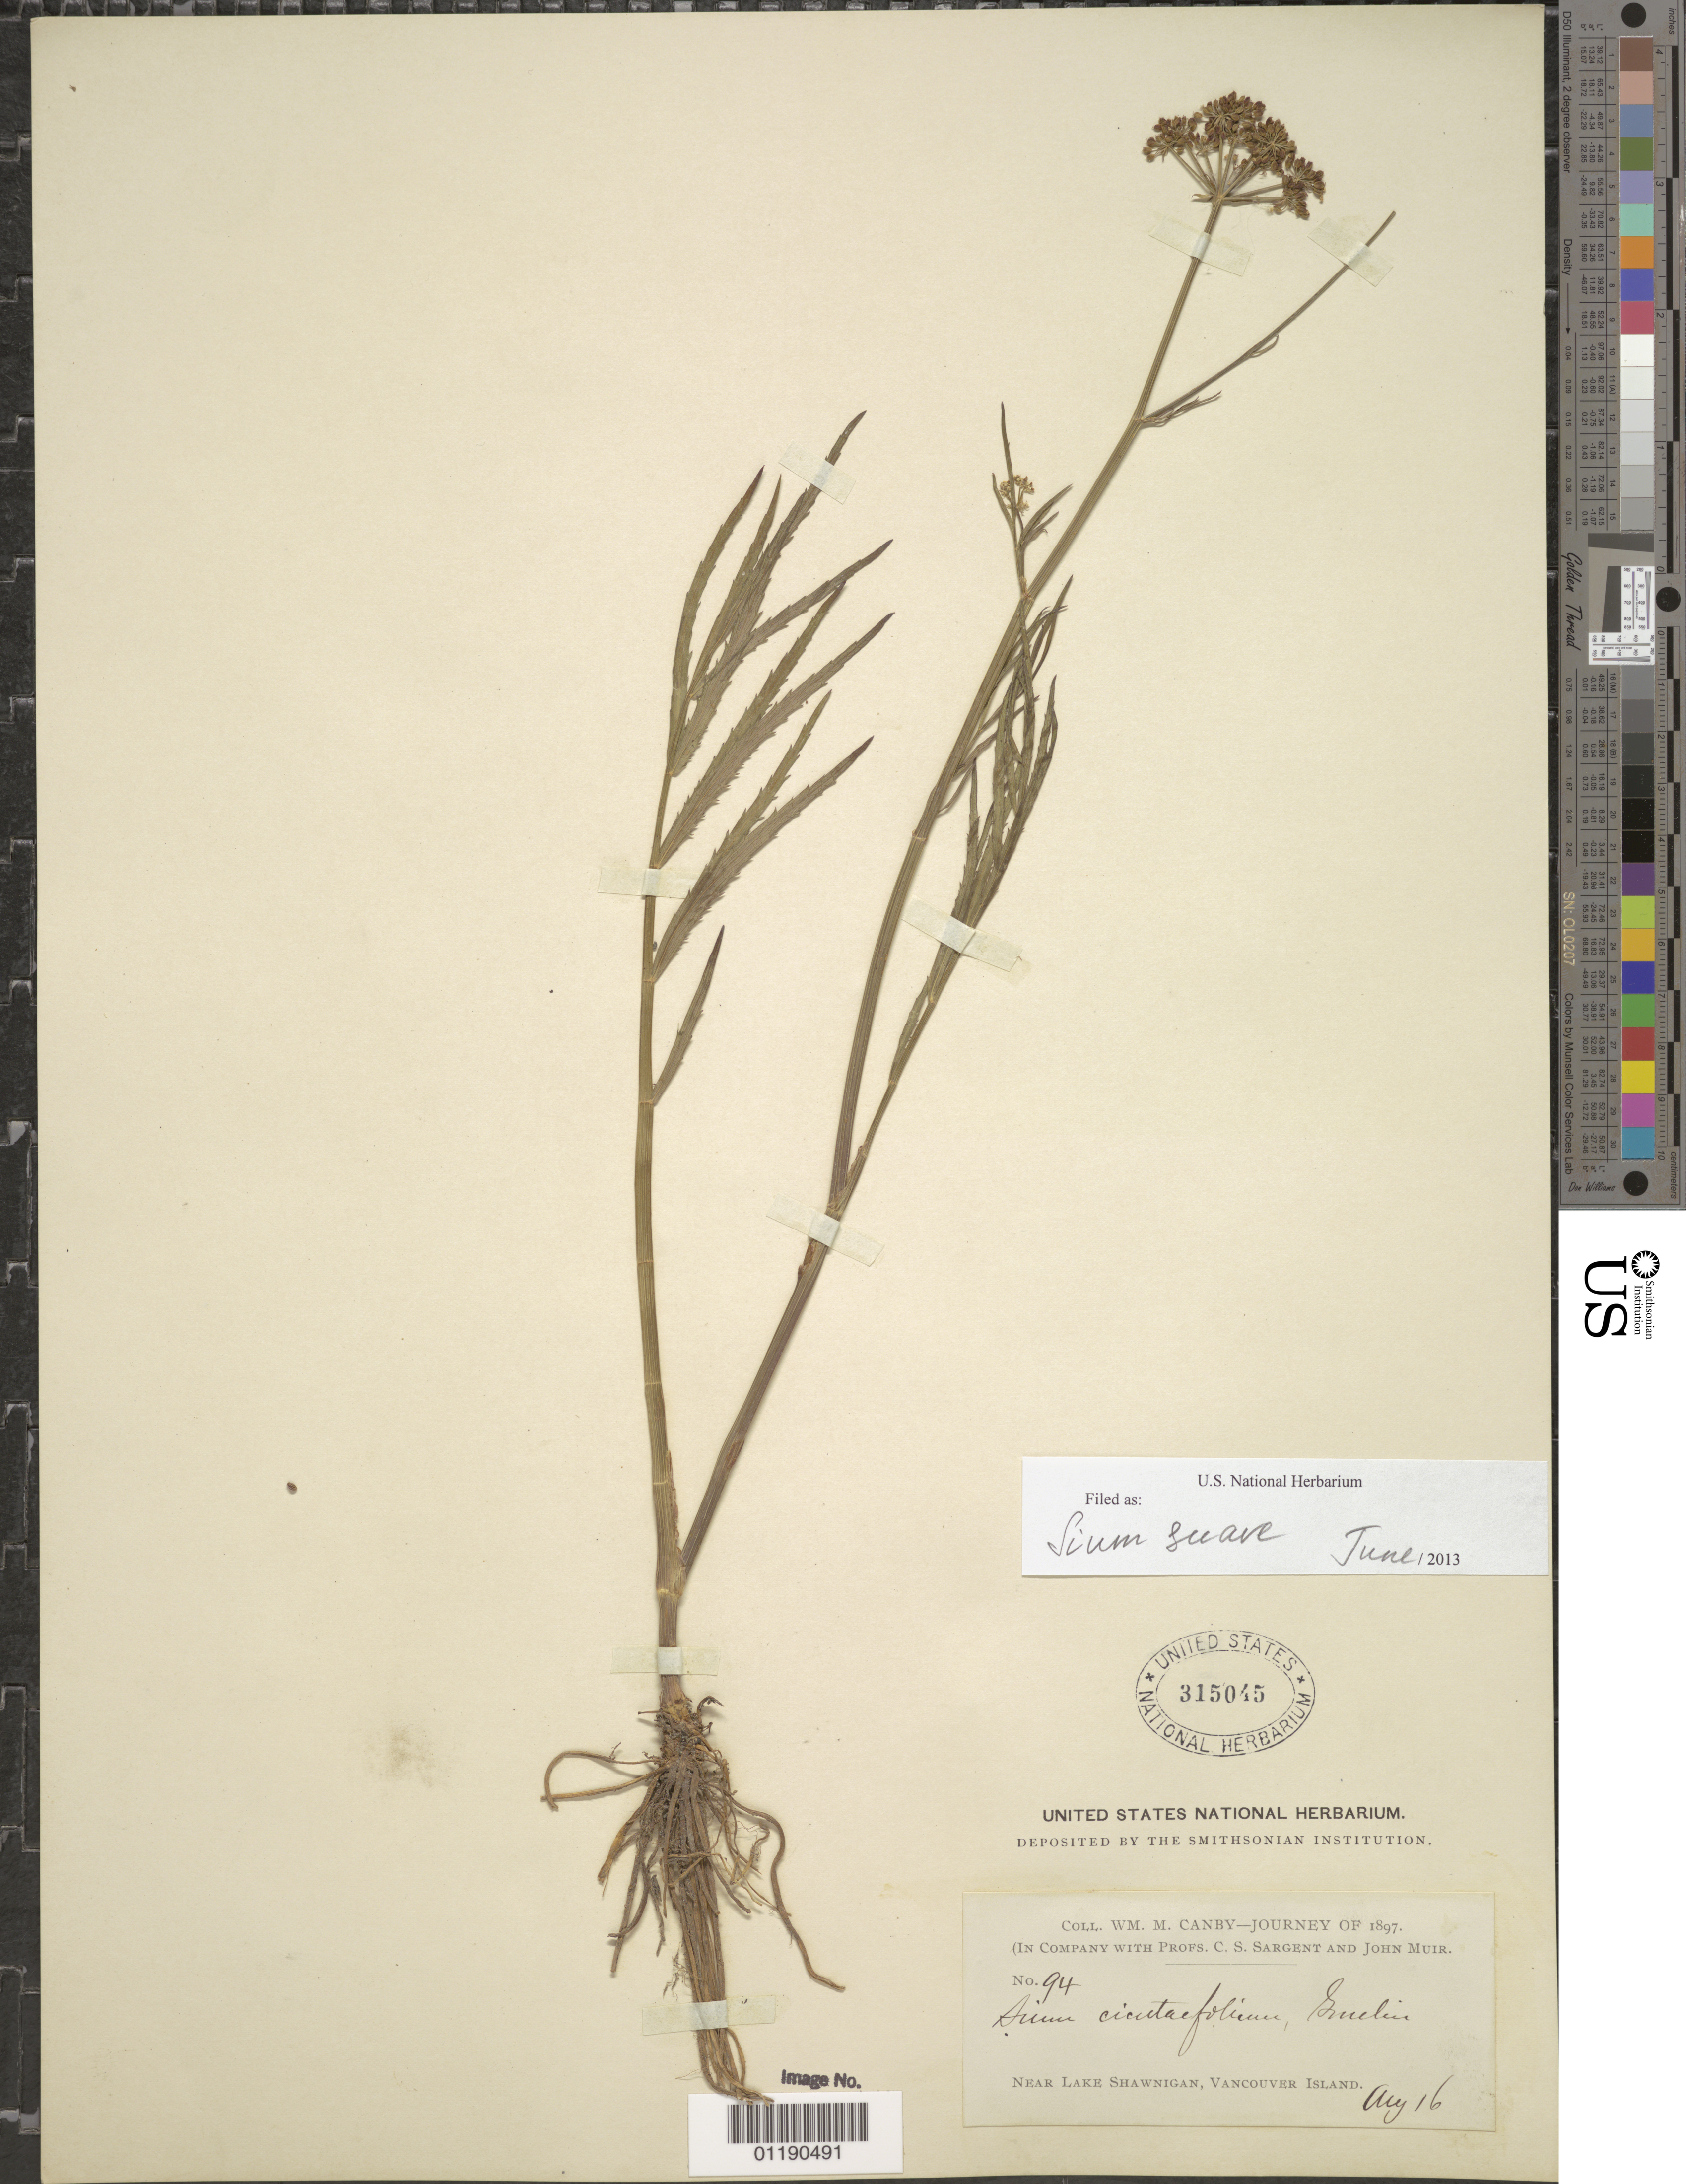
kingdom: Plantae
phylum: Tracheophyta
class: Magnoliopsida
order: Apiales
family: Apiaceae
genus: Sium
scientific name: Sium suave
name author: Walter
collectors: W. M. Canby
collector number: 94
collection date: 1897-08-16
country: Canada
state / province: British Columbia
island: Vancouver Island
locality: Vancouver Island, near Lake Shawnigan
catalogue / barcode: US 315045